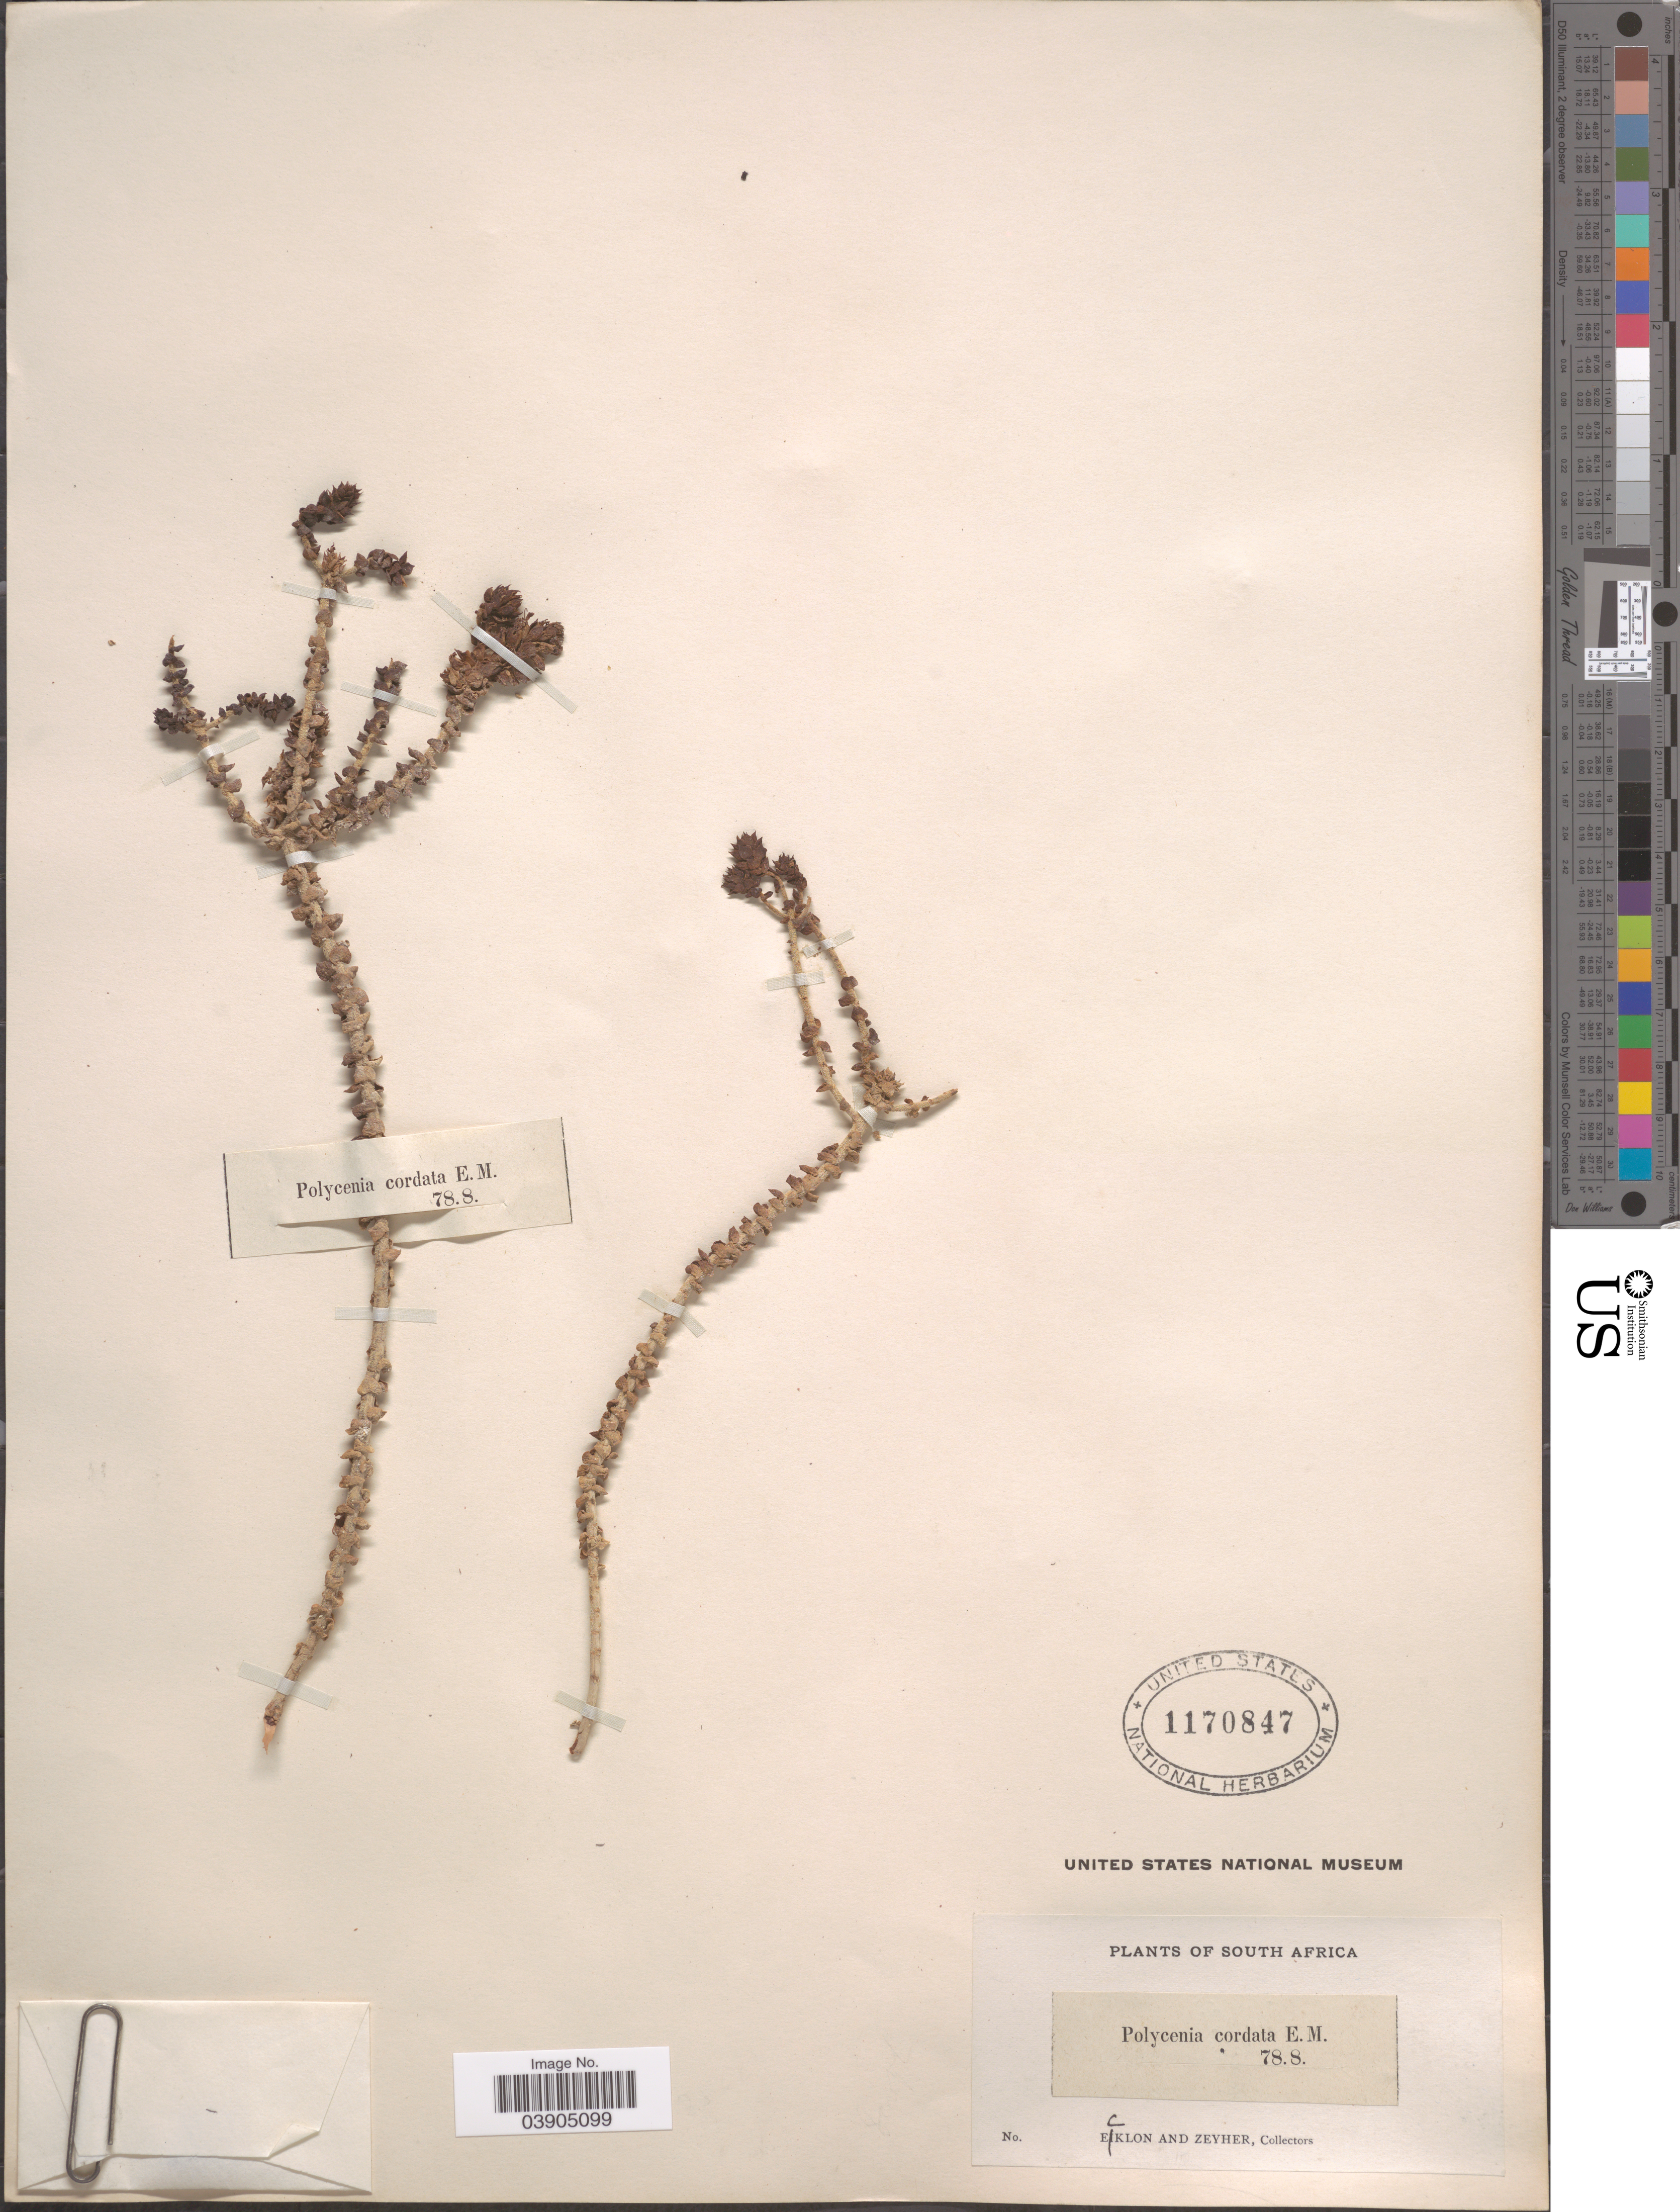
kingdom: Plantae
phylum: Tracheophyta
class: Magnoliopsida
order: Lamiales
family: Scrophulariaceae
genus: Hebenstretia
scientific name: Hebenstretia cordata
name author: L.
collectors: -. Ecklon & -. Zeyher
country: South Africa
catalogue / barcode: US 1170847